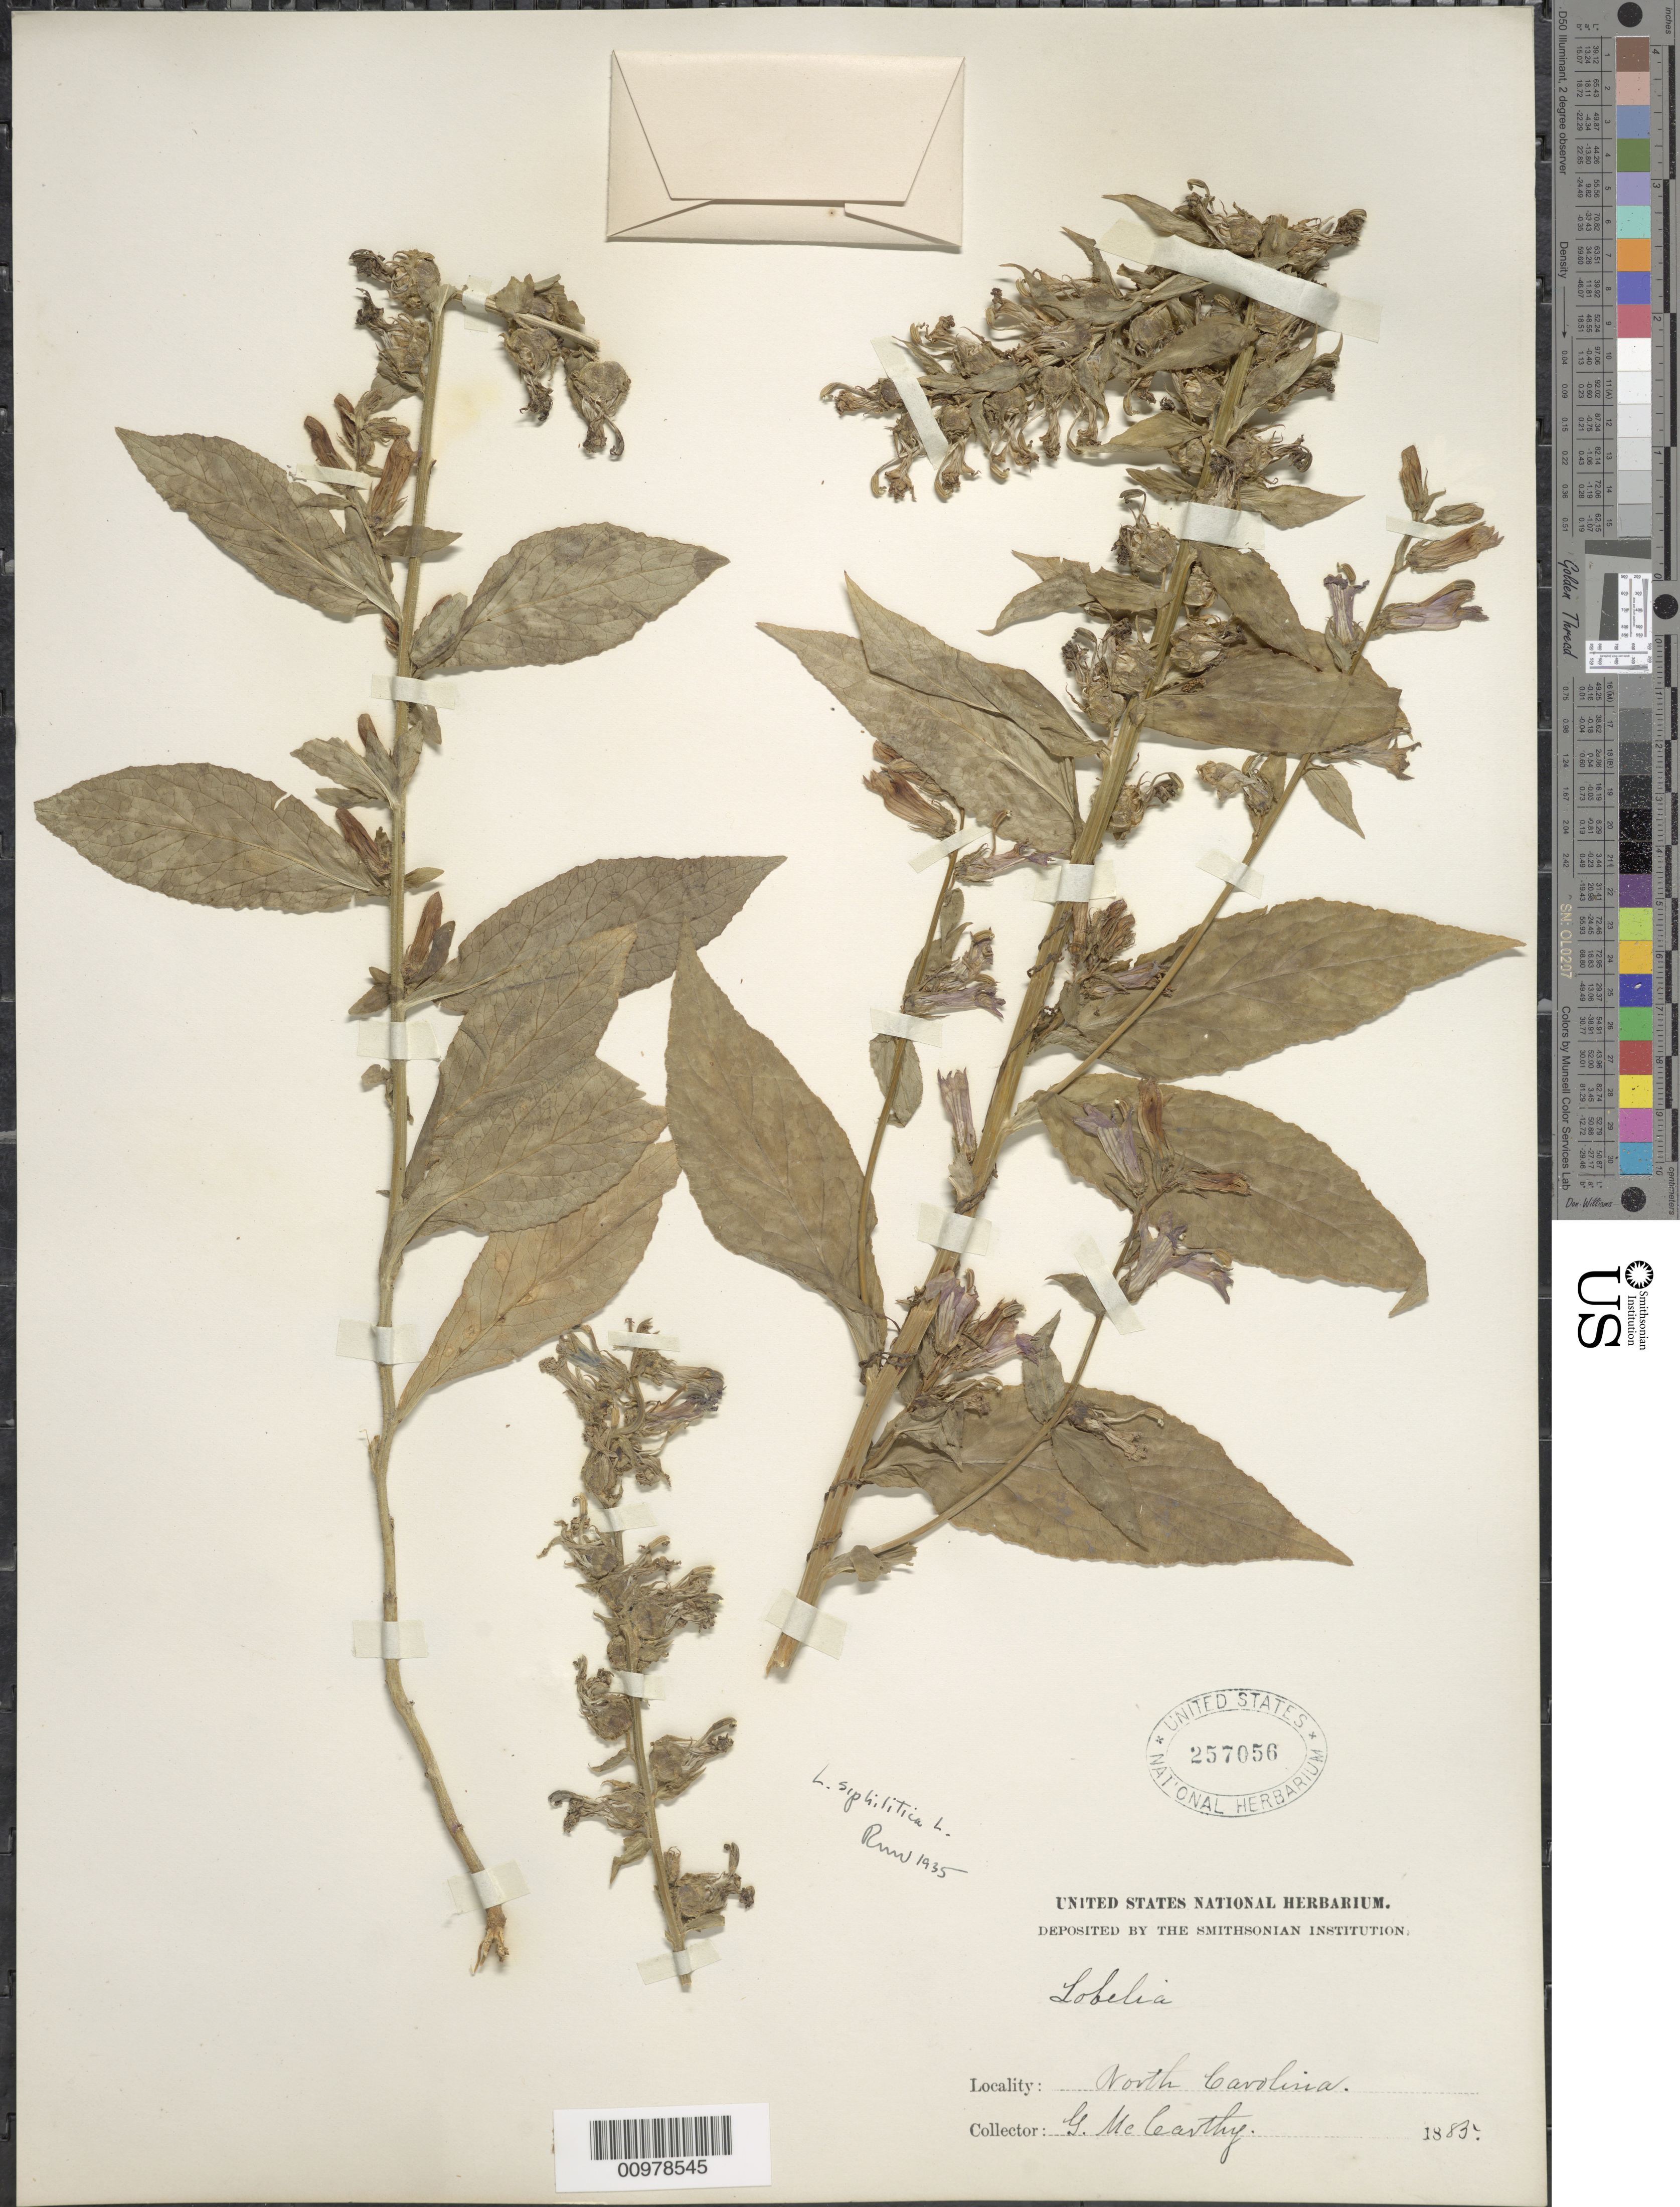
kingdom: Plantae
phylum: Tracheophyta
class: Magnoliopsida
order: Asterales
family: Campanulaceae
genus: Lobelia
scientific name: Lobelia siphilitica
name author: L.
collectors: G. McCarthy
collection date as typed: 1885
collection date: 1885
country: United States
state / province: North Carolina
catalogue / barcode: US 257056